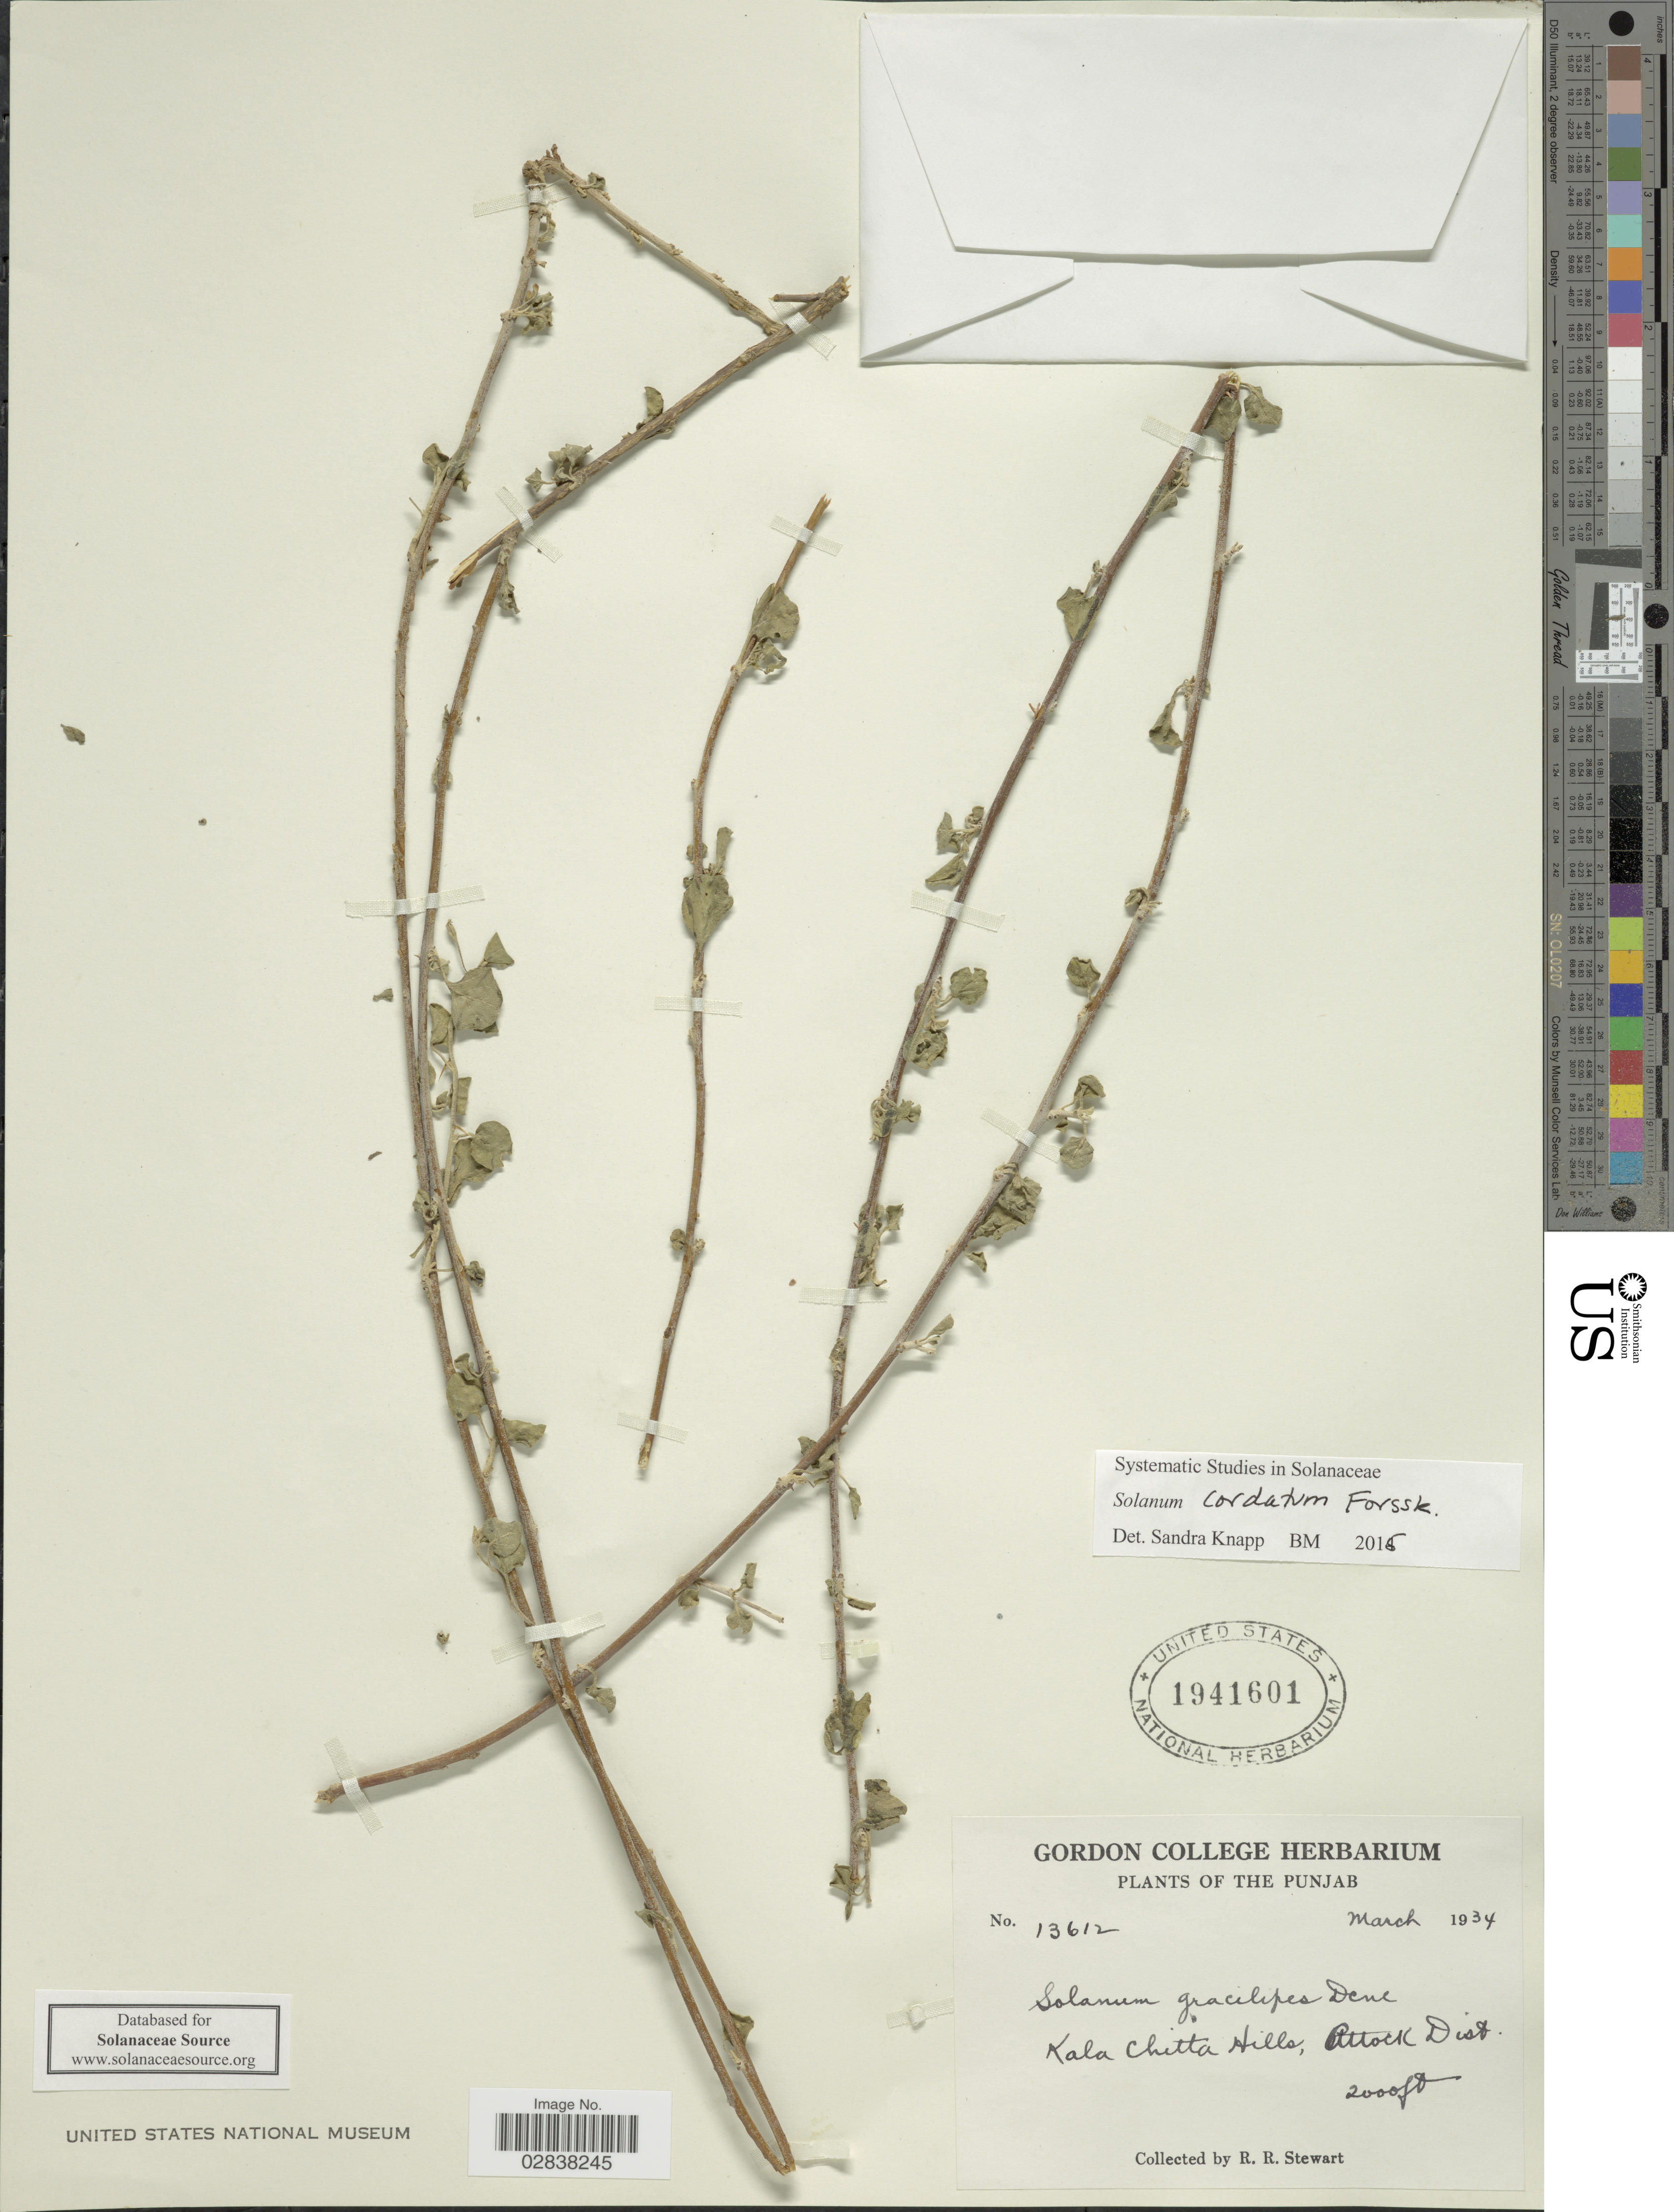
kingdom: Plantae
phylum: Tracheophyta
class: Magnoliopsida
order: Solanales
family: Solanaceae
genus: Solanum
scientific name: Solanum cordatum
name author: Forssk.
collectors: R. R. Stewart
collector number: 13612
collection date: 1934-03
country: Pakistan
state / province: Punjab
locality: Kala Chitta Hills, Attock Dist.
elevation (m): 610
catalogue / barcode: US 1941601